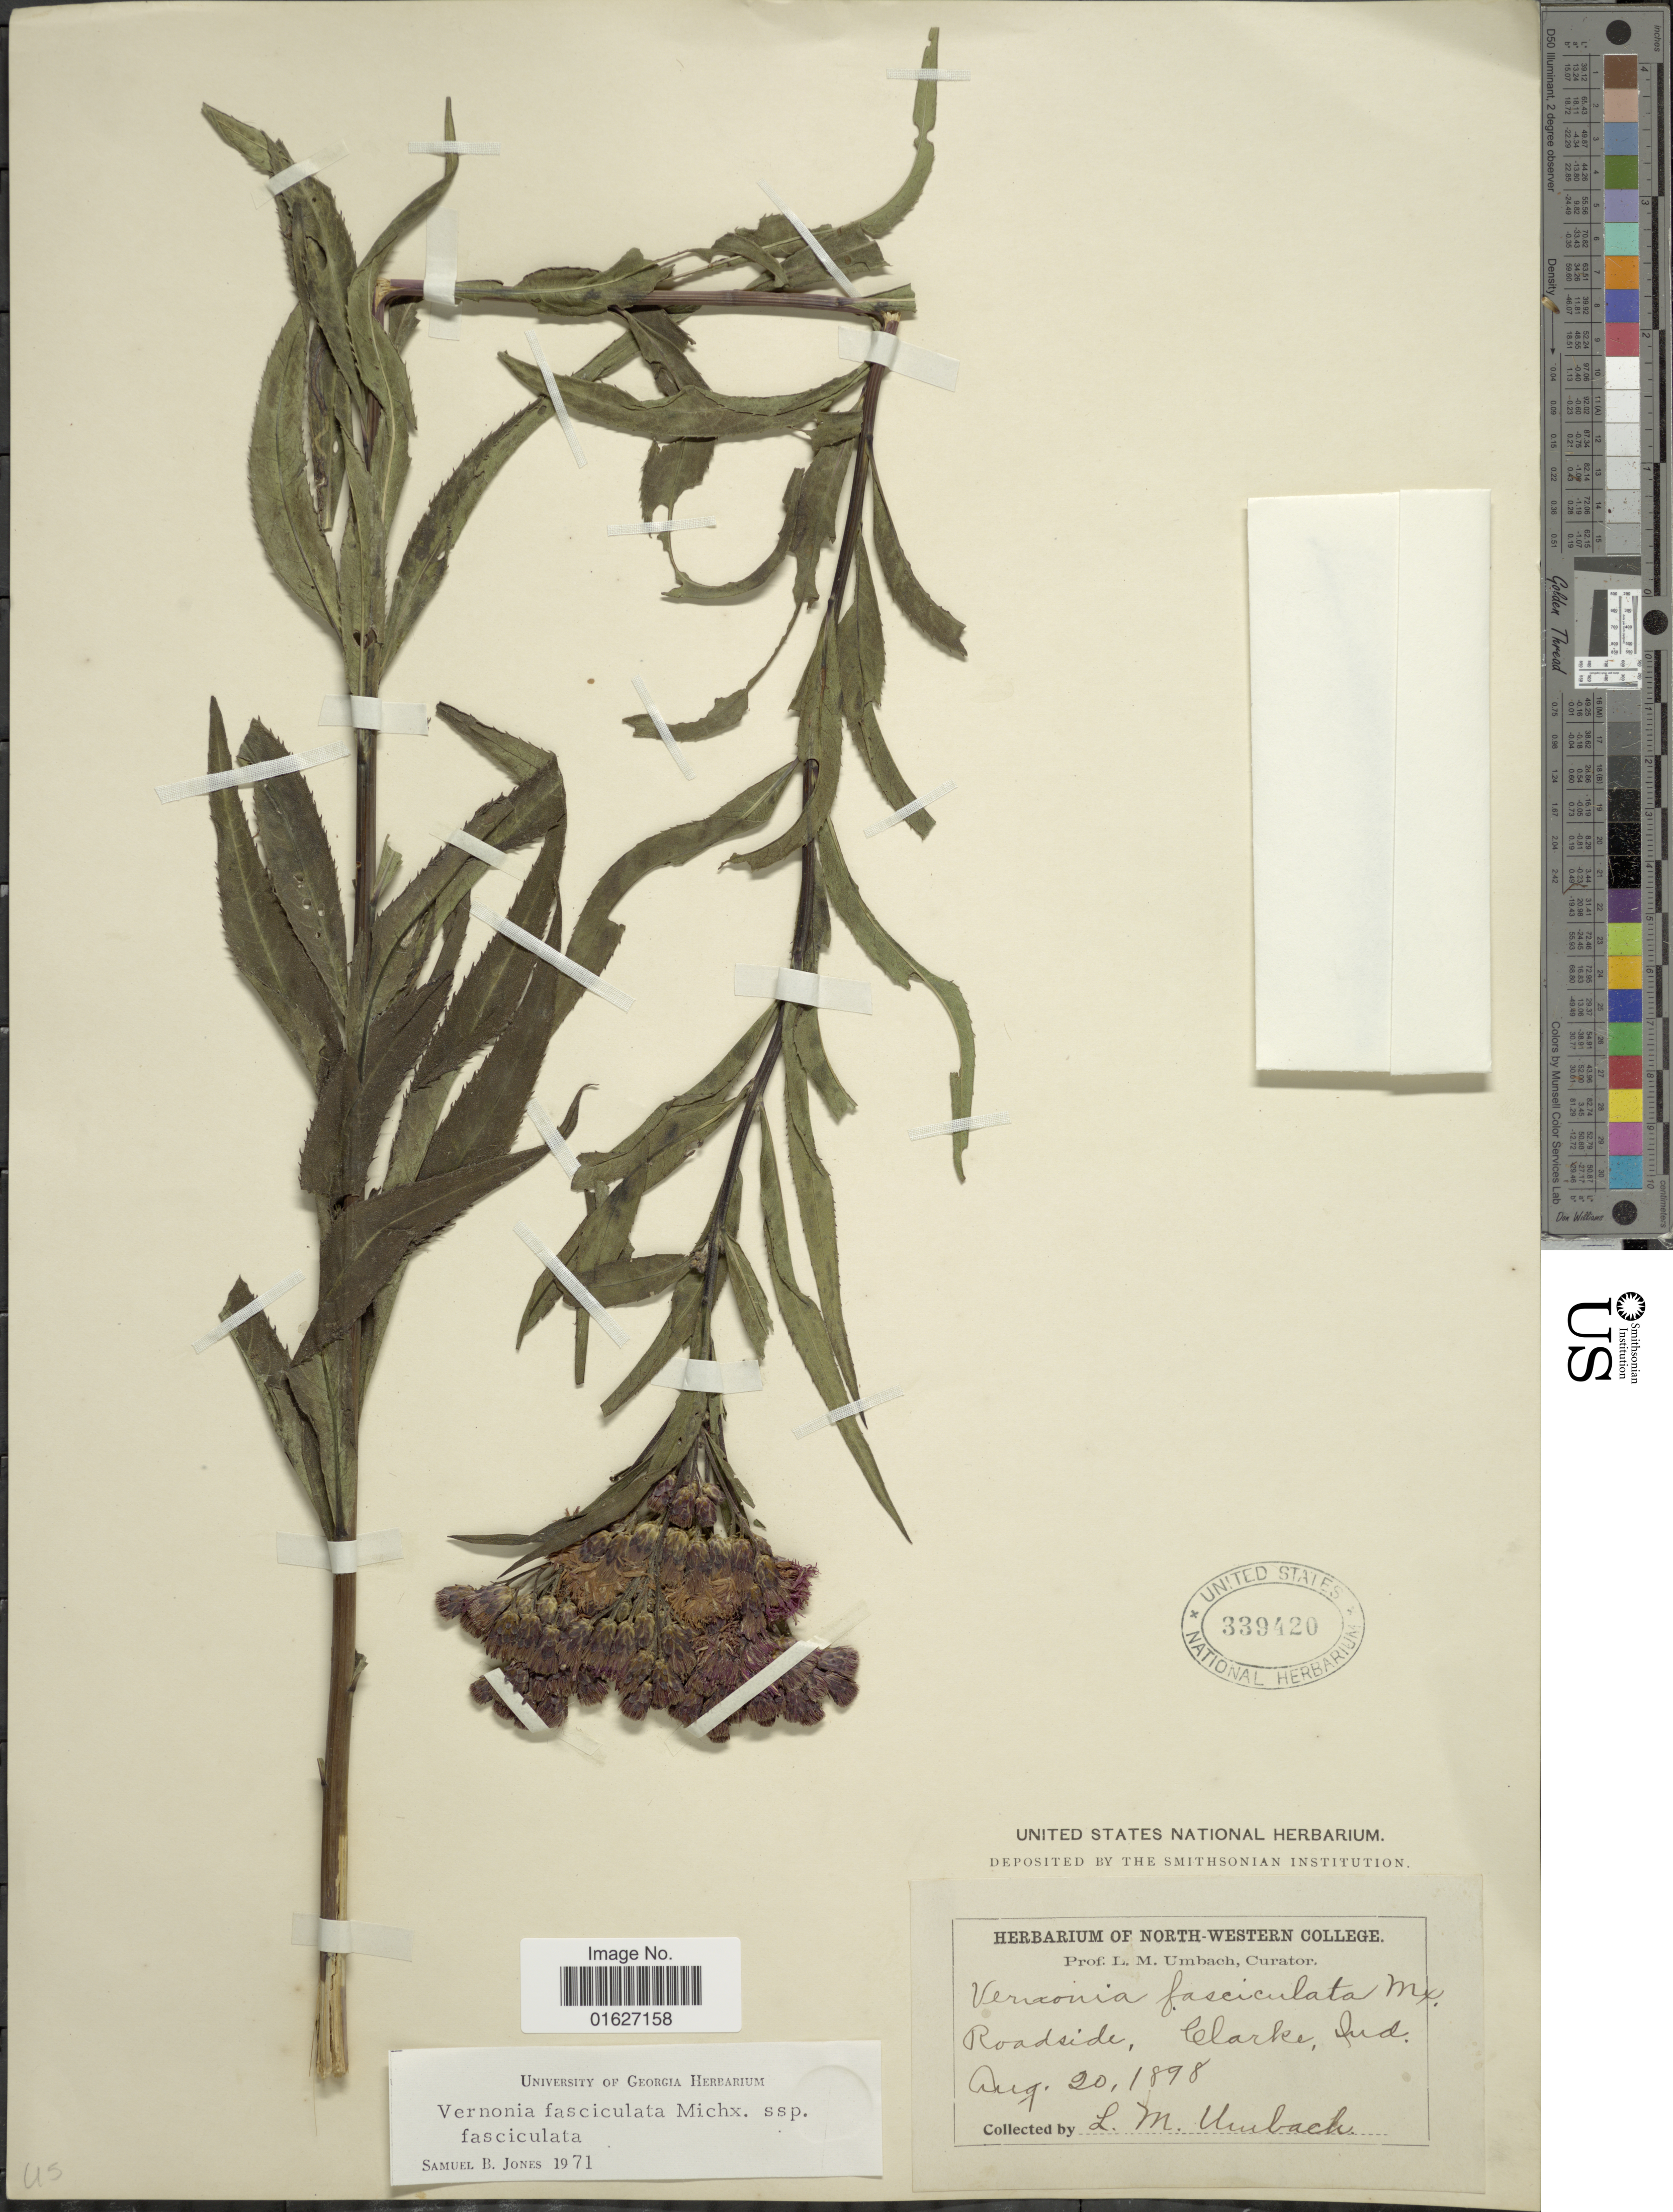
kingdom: Plantae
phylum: Tracheophyta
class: Magnoliopsida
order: Asterales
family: Asteraceae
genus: Vernonia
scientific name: Vernonia fasciculata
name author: Michx.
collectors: L. M. Umbach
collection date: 1898-08-20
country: United States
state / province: Indiana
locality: Roadside, Clarke.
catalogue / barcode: US 339420